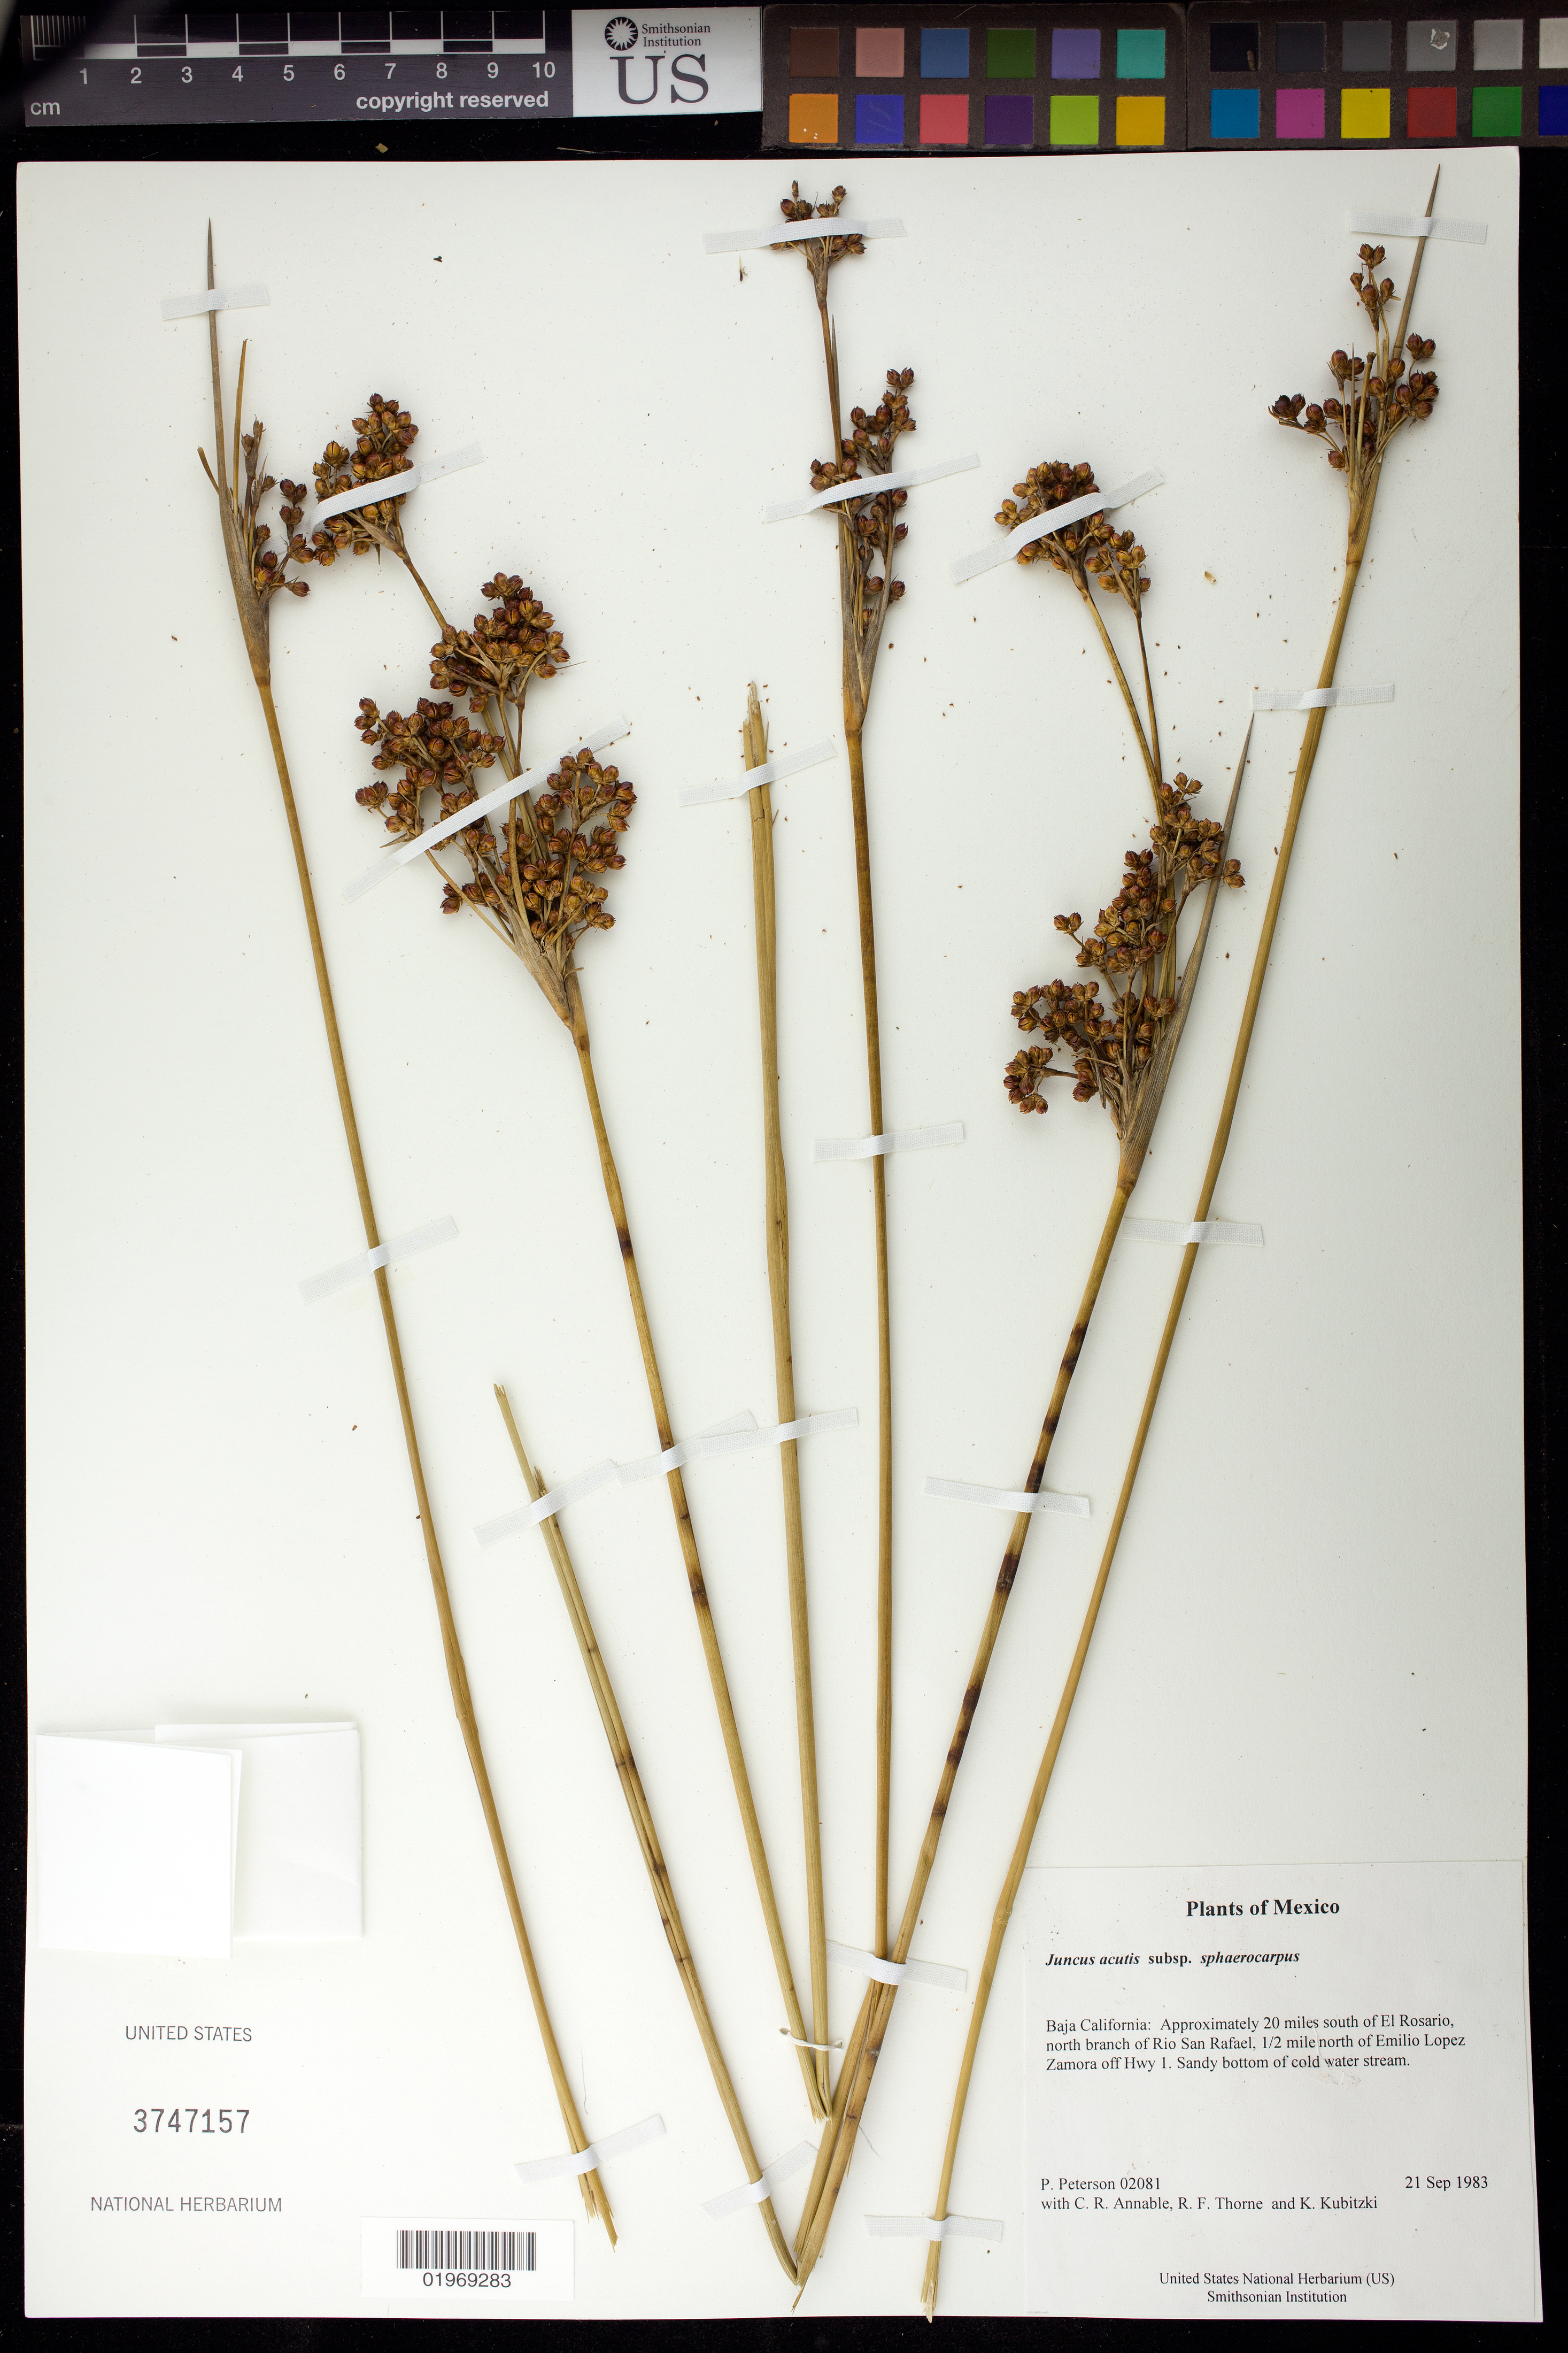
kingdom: Plantae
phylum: Tracheophyta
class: Liliopsida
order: Poales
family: Juncaceae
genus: Juncus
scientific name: Juncus acutus subsp. leopoldii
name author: (Parl.) Snogerup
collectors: P. M. Peterson, C. R. Annable, R. F. Thorne & K. Kubitzki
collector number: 02081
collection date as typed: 21 Sep 1983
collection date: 1983-09-21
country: Mexico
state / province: Baja California Norte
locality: Approximately 20 miles south of El Rosario, north branch of Rio San Rafael, 1/2 mile north of Emilio Lopez Zamora off Hwy 1.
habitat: Sandy bottom of cold water stream.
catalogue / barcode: US 3747157